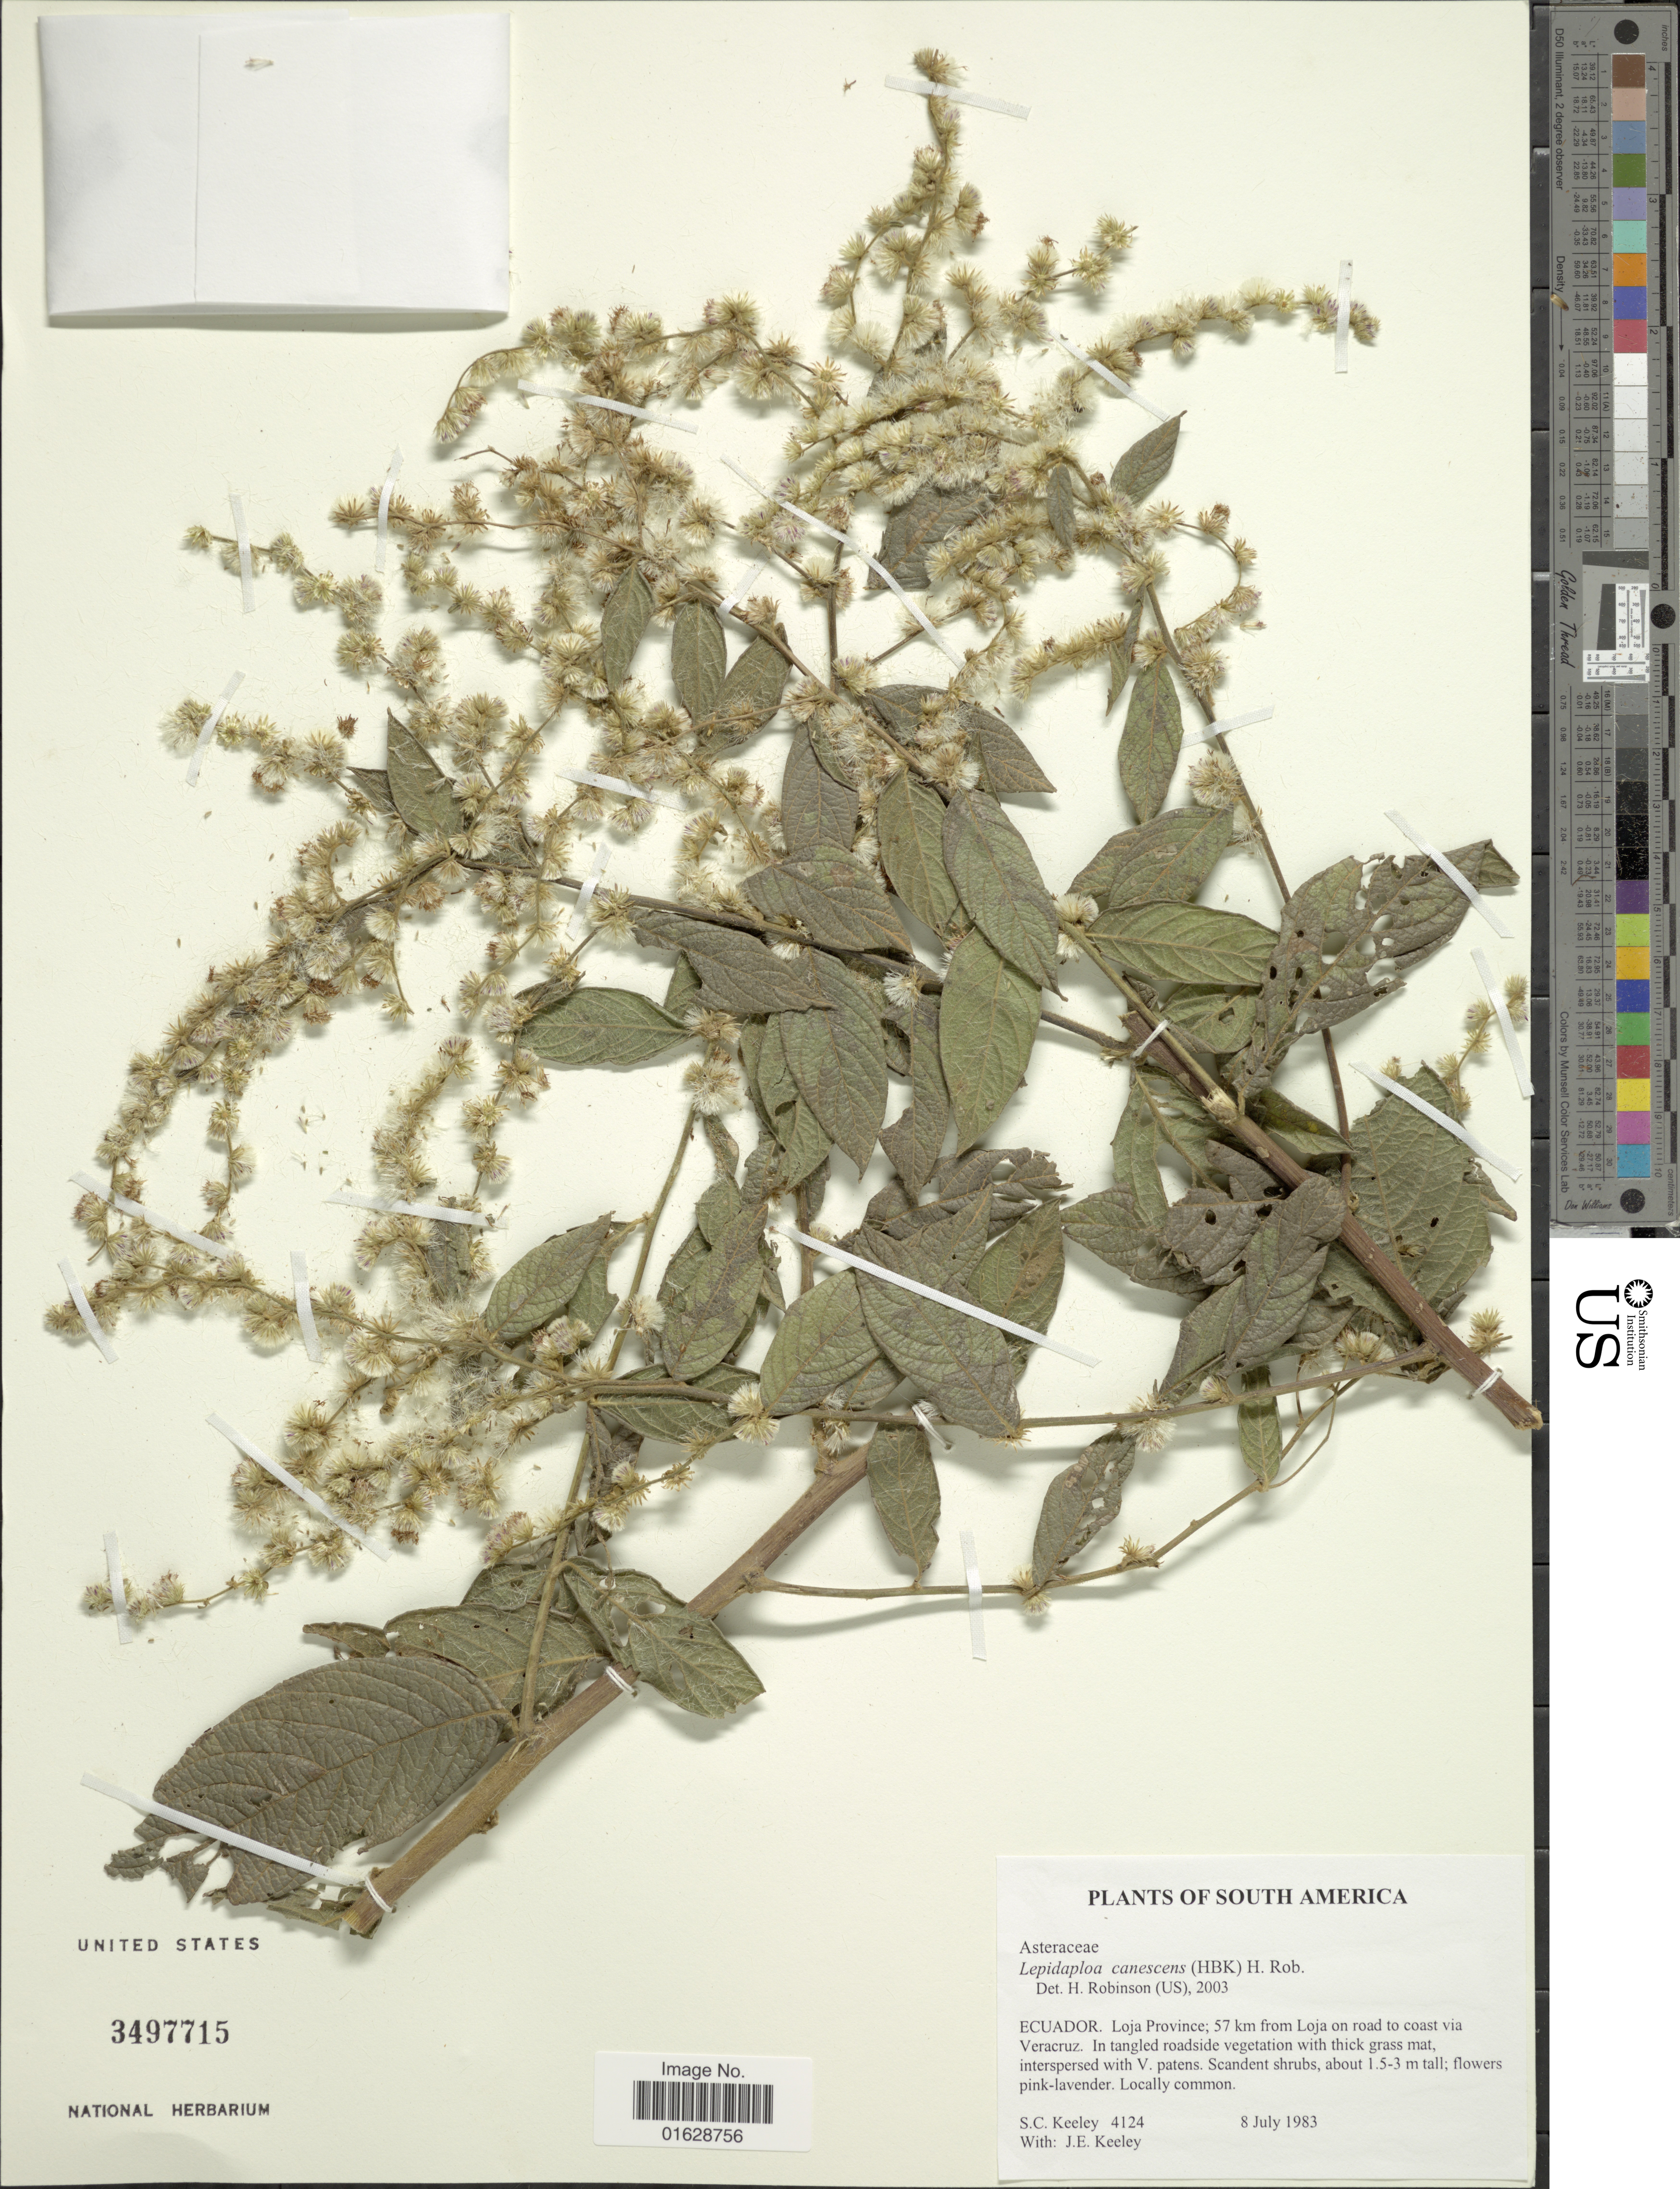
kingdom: Plantae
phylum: Tracheophyta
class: Magnoliopsida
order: Asterales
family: Asteraceae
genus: Lepidaploa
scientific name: Lepidaploa canescens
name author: (Kunth) H. Rob.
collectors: S. C. Keeley & J. E. Keeley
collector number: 4124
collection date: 1983-07-08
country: Ecuador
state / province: Loja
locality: Loja Province; 57 km from Loja on road to coat via Veracruz.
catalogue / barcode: US 3497715